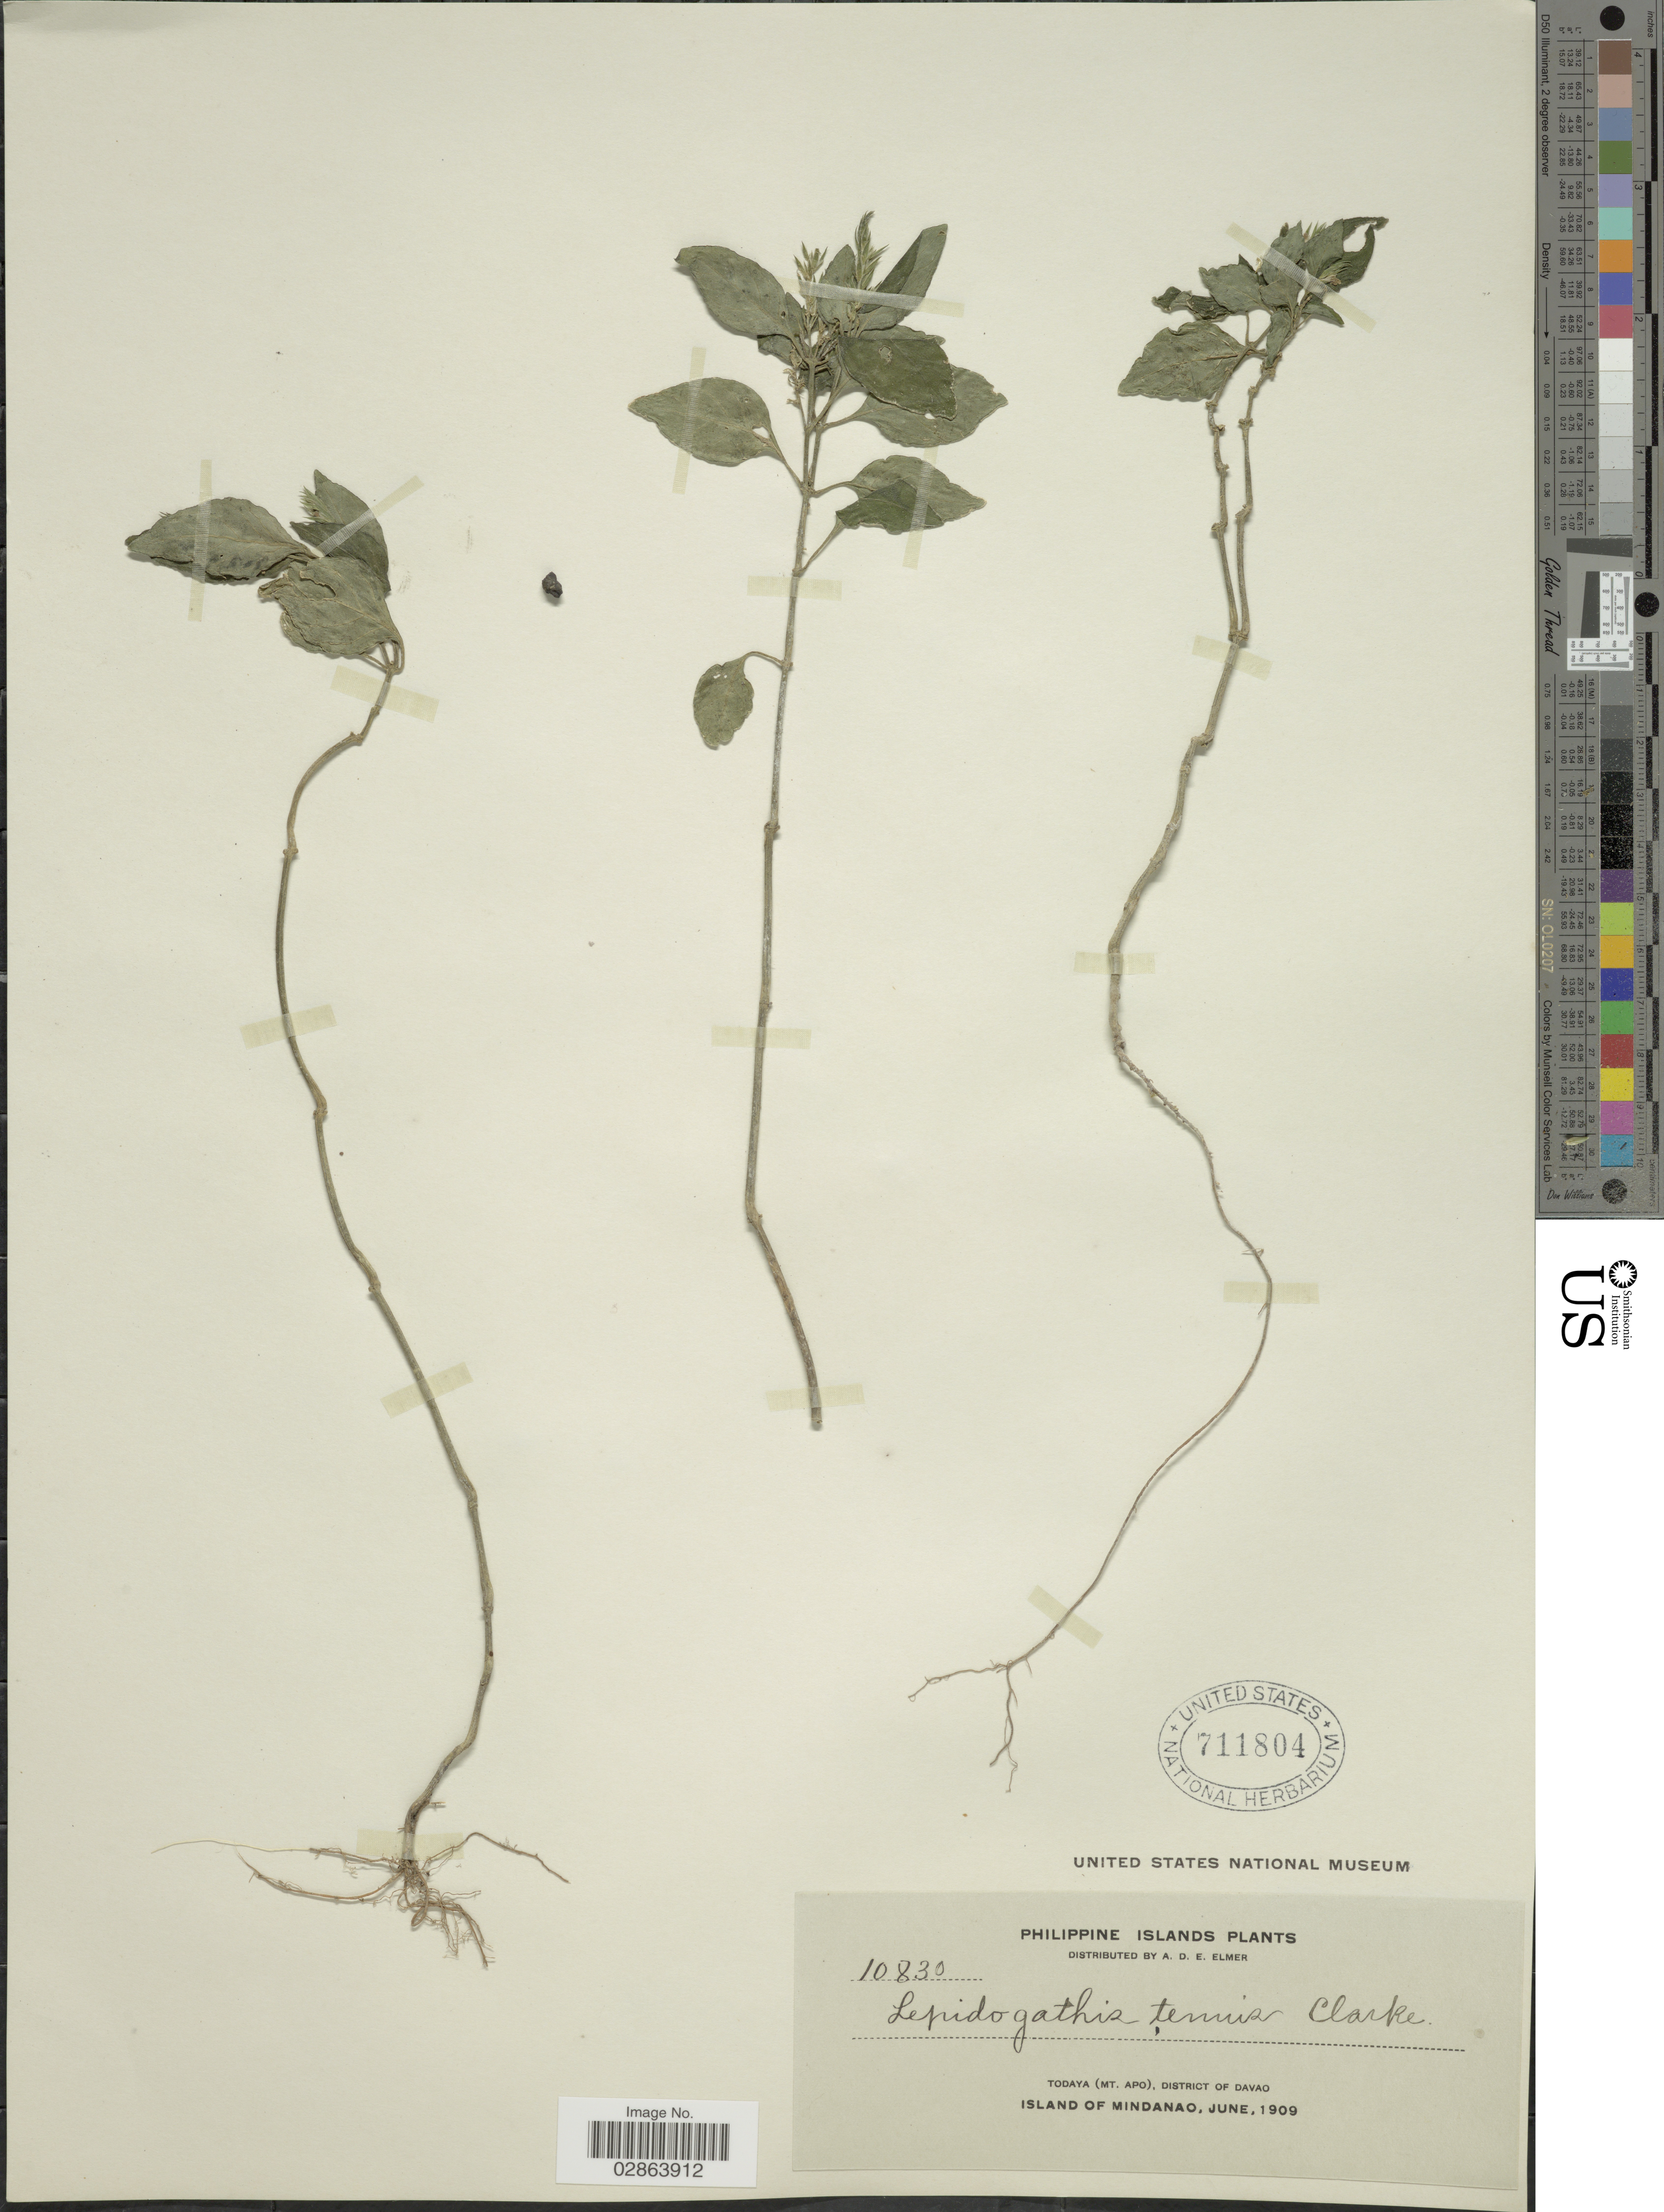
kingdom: Plantae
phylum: Tracheophyta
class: Magnoliopsida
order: Lamiales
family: Acanthaceae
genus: Lepidagathis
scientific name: Lepidagathis tenuis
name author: C.B. Clarke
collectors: A. D. E. Elmer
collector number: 10830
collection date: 1909-06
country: Philippines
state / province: Davao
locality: Todaya (Mt. Apo), District of Davao, Island of Mindanao.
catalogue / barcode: US 711804